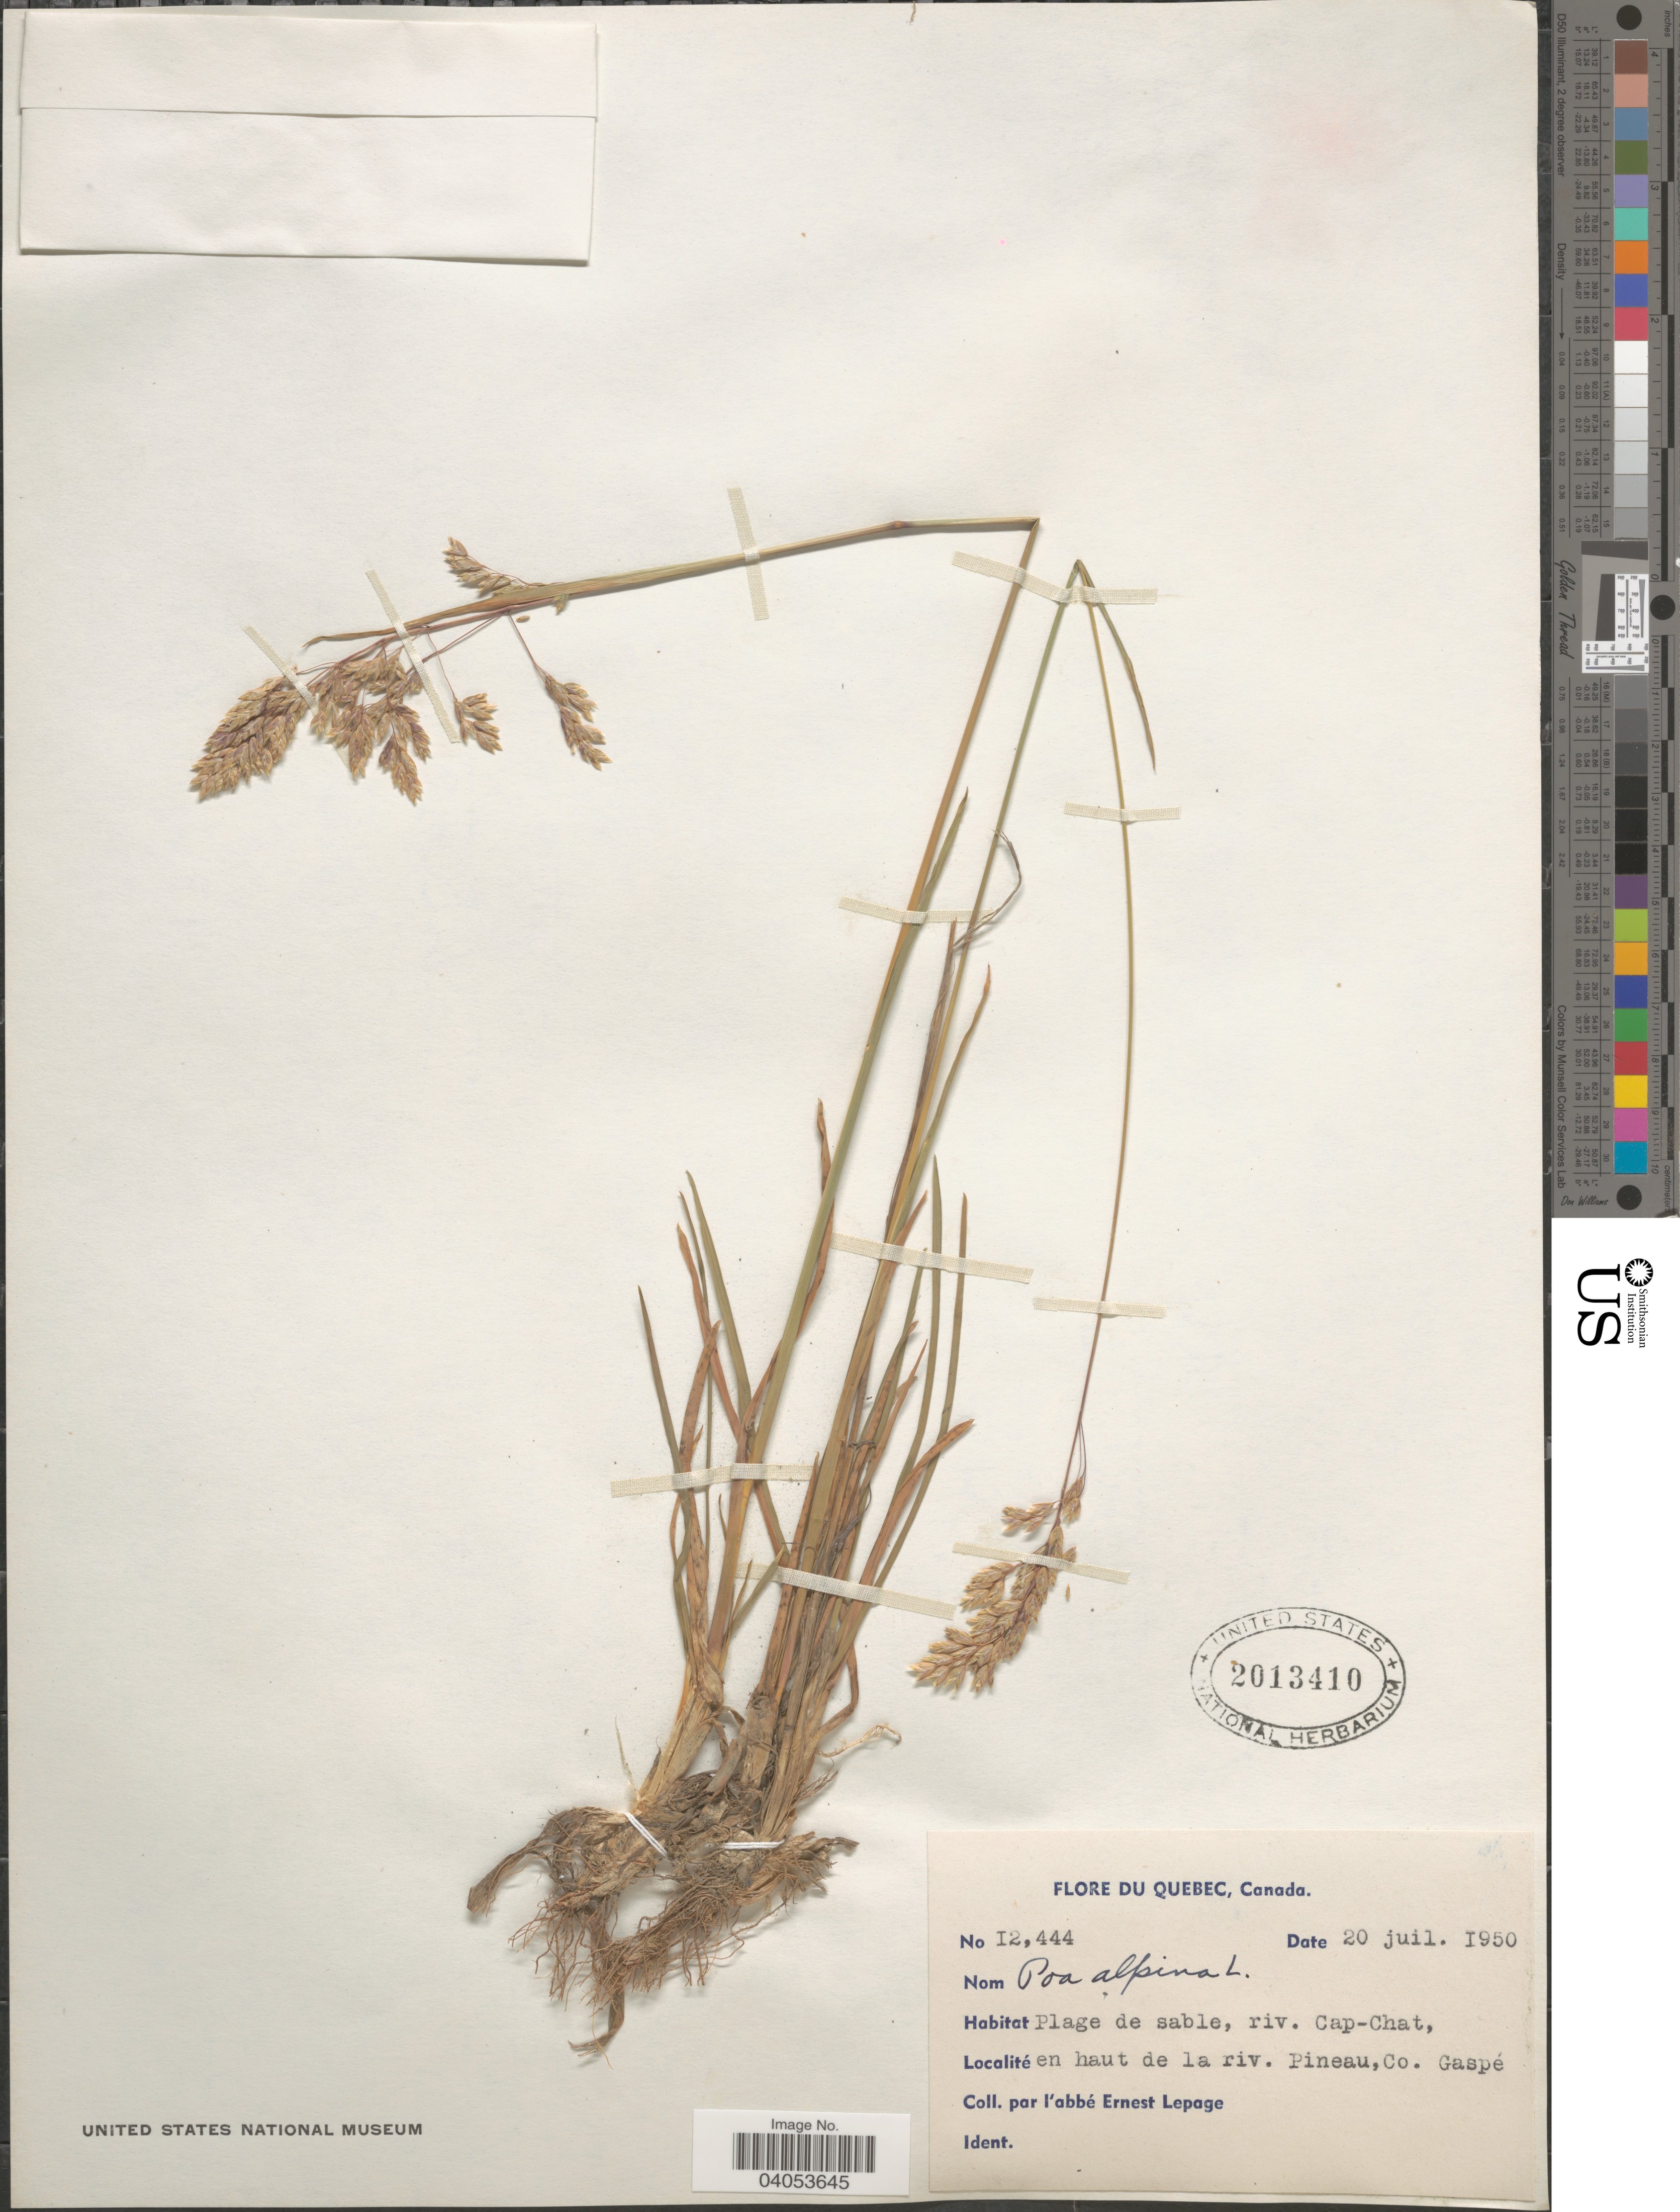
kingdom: Plantae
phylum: Tracheophyta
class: Liliopsida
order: Poales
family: Poaceae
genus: Poa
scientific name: Poa alpina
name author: L.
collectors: E. Lepage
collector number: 12444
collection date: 1950-07-20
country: Canada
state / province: Quebec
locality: Plage de sable, riv. Cap-Chat, en haut de la riv. Pineau,Co. Gaspé.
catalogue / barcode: US 2013410